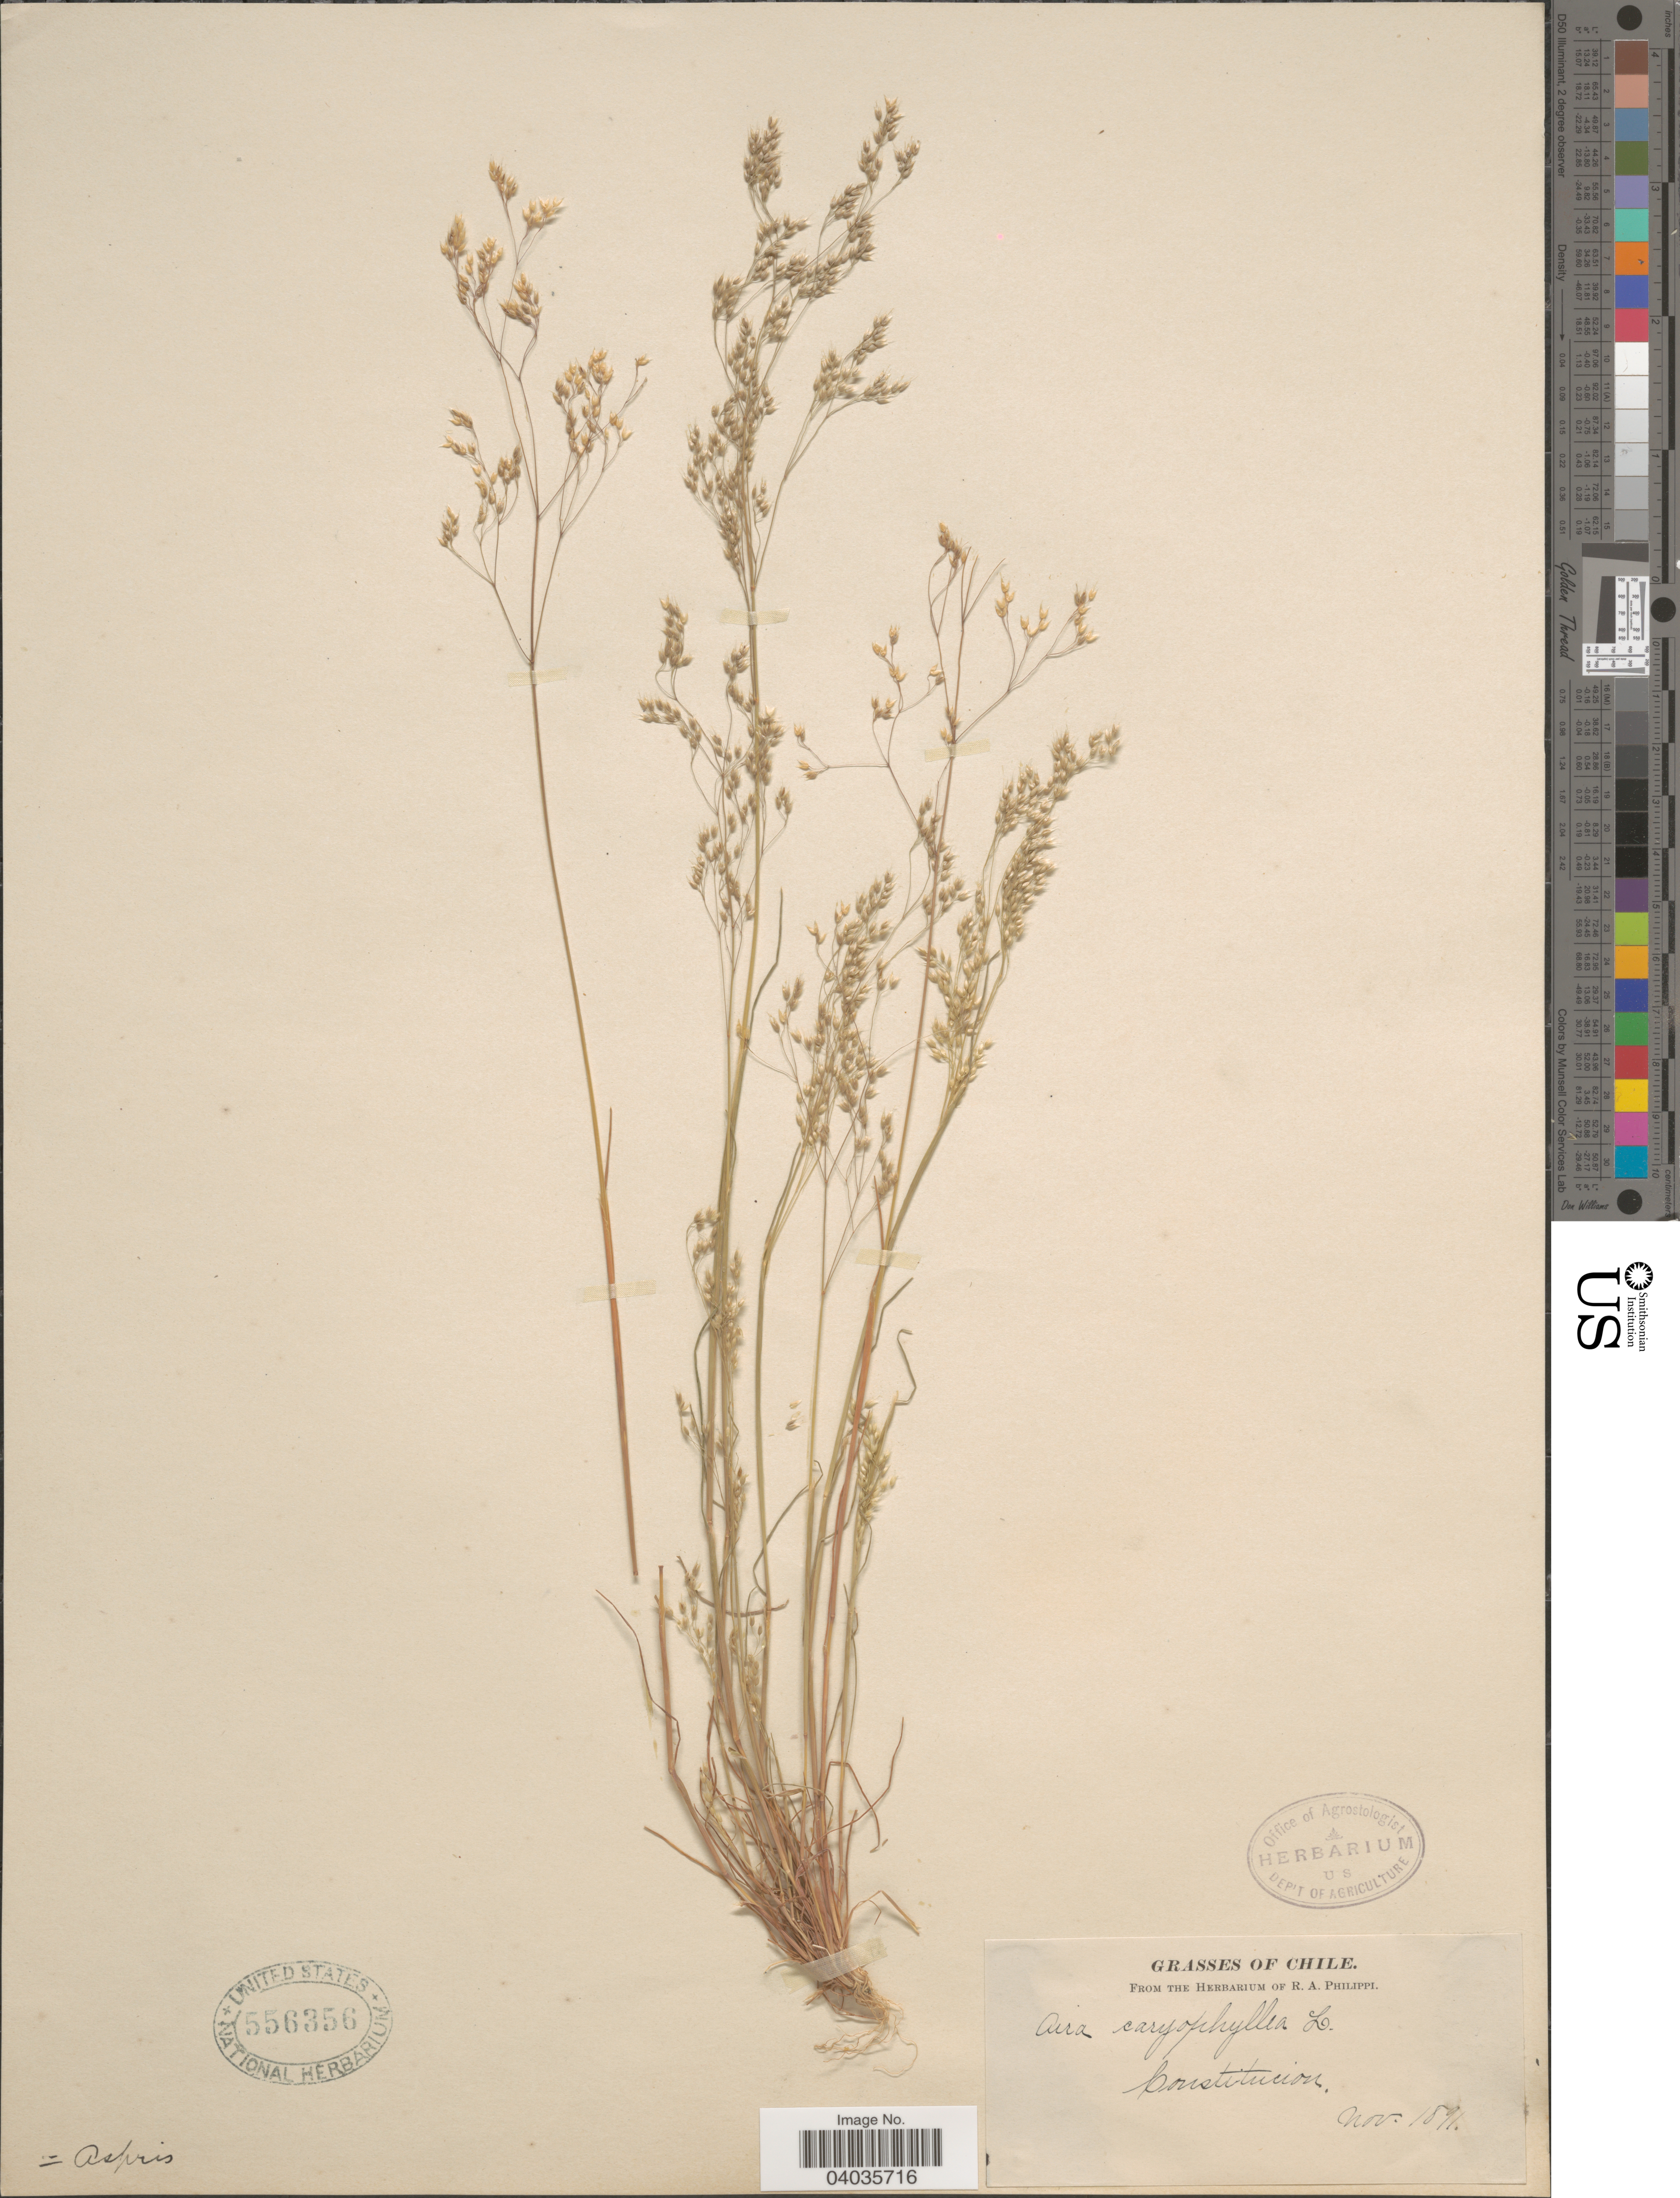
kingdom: Plantae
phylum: Tracheophyta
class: Liliopsida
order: Poales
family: Poaceae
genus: Aira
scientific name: Aira caryophyllea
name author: L.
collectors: R. A. Philippi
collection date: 1891-11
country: Chile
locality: Constitucion.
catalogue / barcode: US 556356